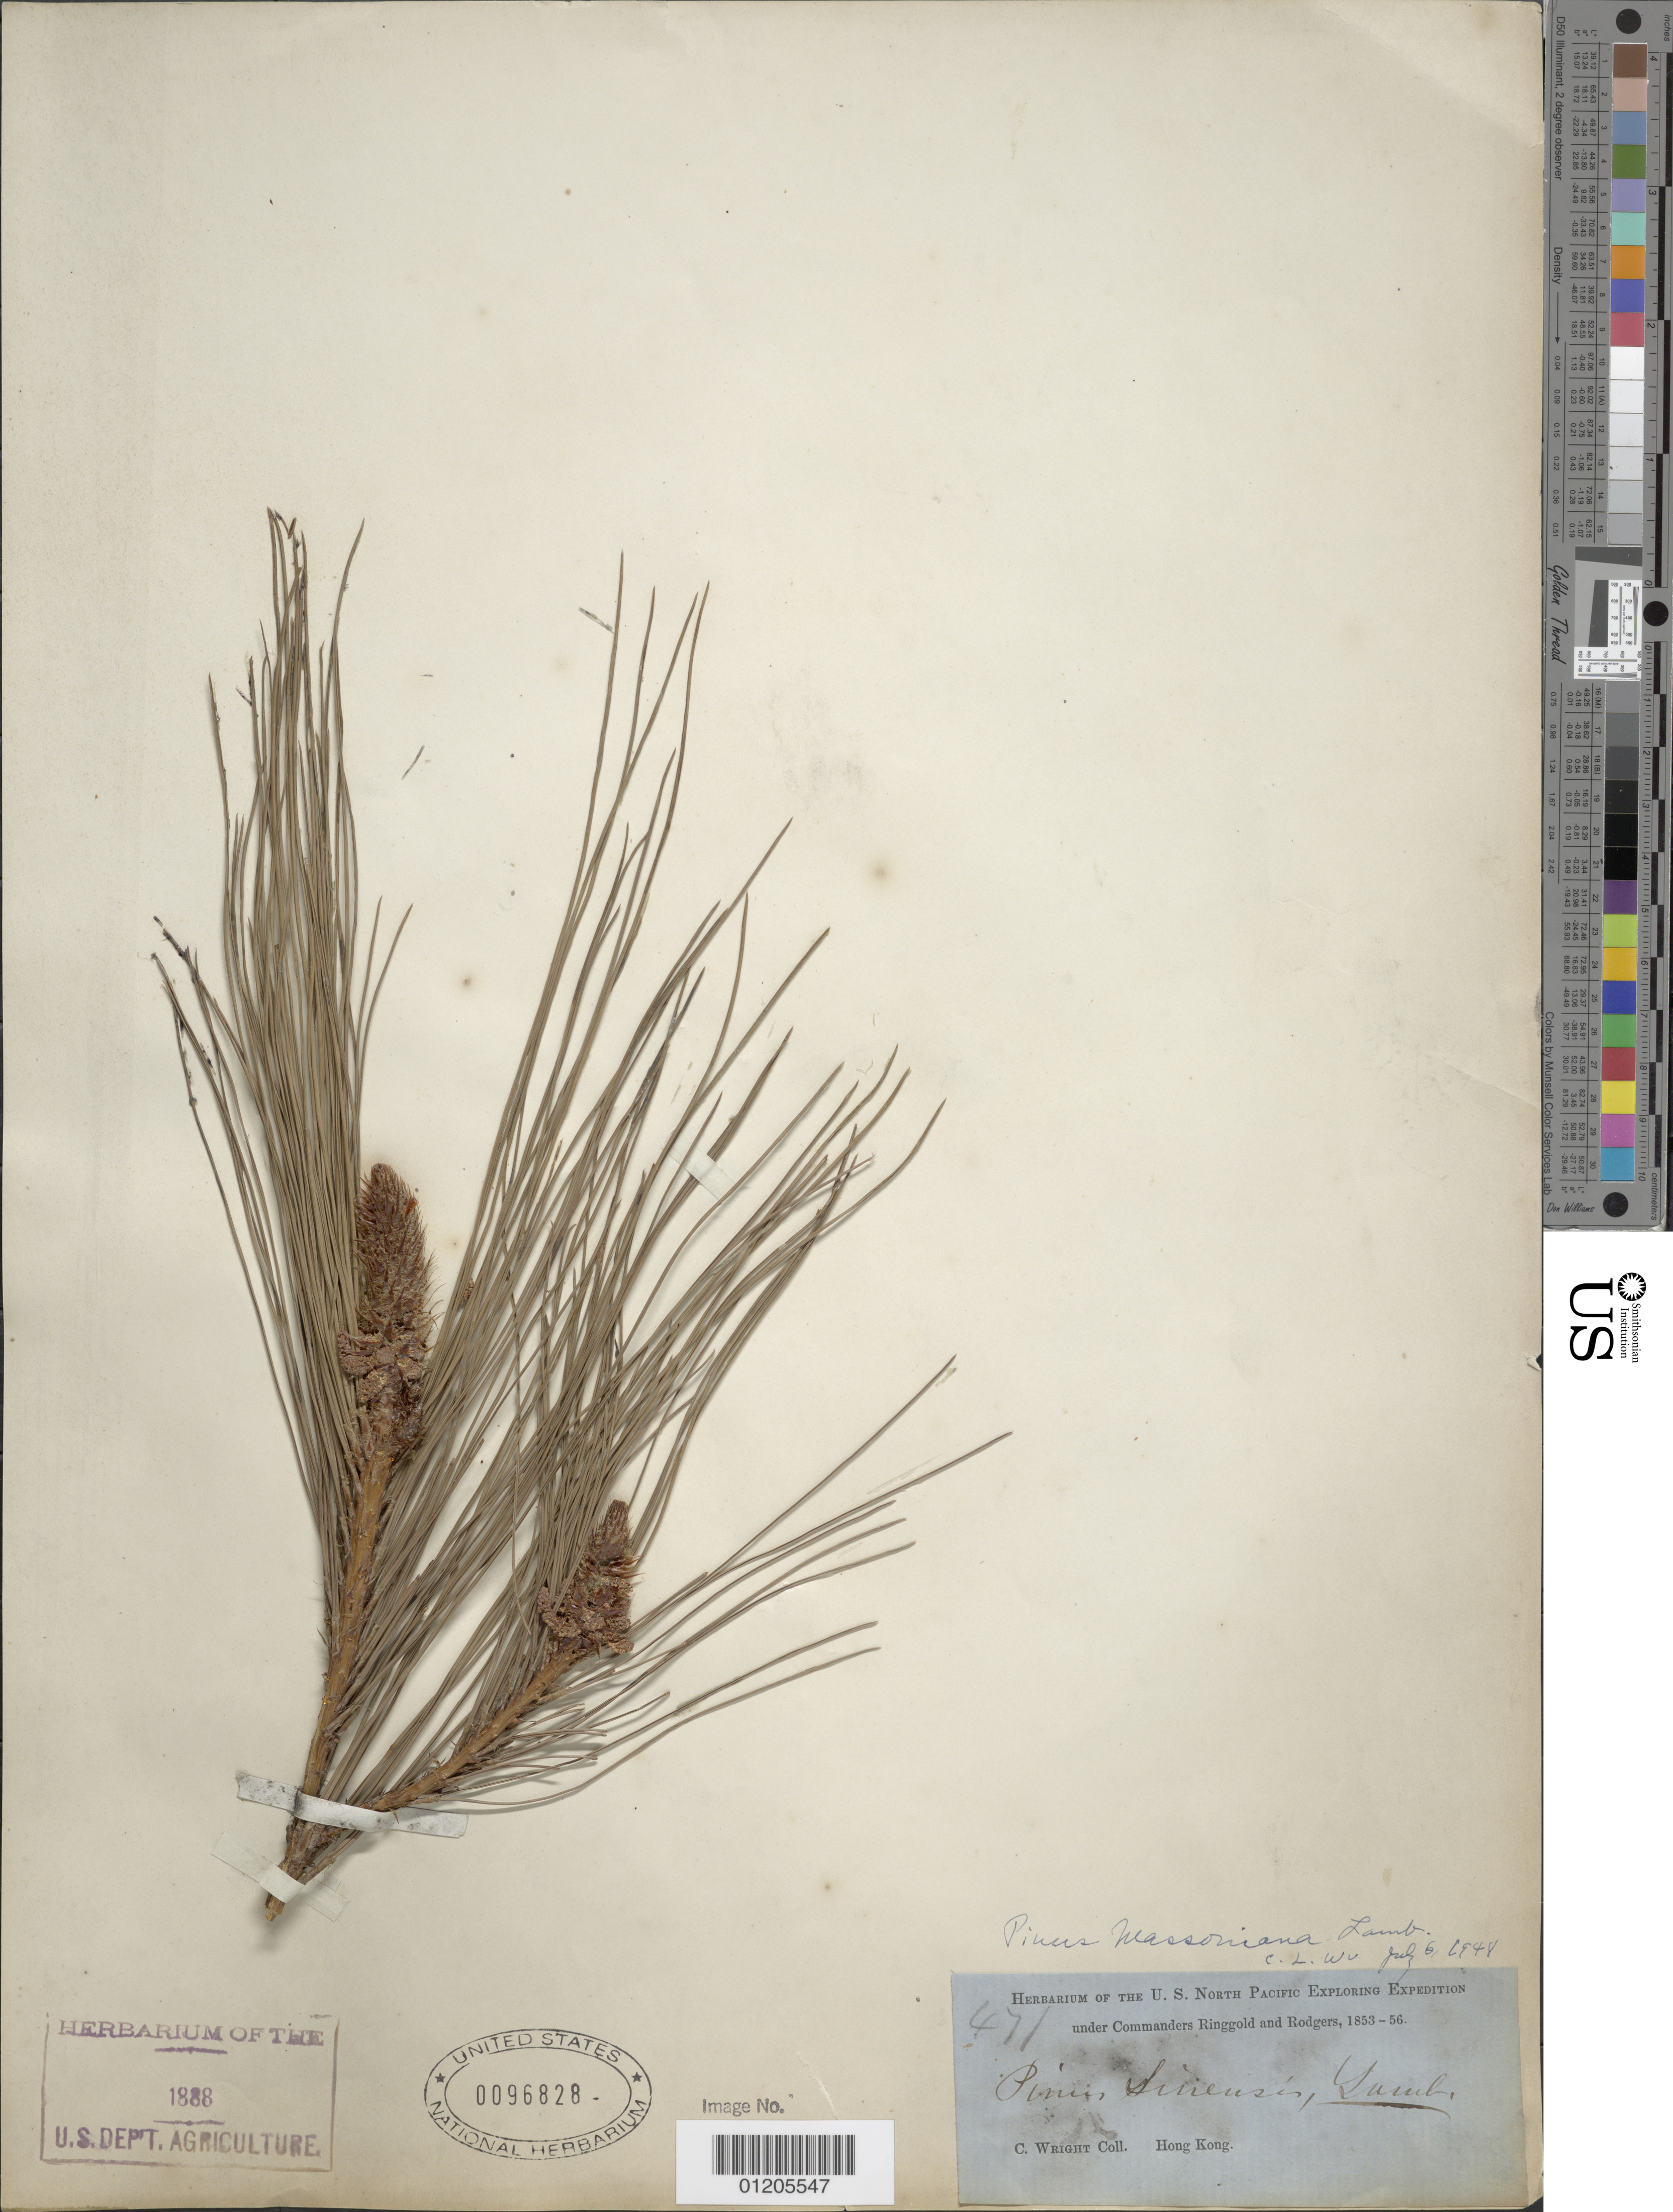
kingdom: Plantae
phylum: Tracheophyta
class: Pinopsida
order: Pinales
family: Pinaceae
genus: Pinus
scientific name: Pinus massoniana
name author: D. Don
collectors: C. Wright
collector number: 471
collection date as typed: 1853 to -- -- 1856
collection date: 1853/1856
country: China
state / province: Hong Kong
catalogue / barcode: US 96828